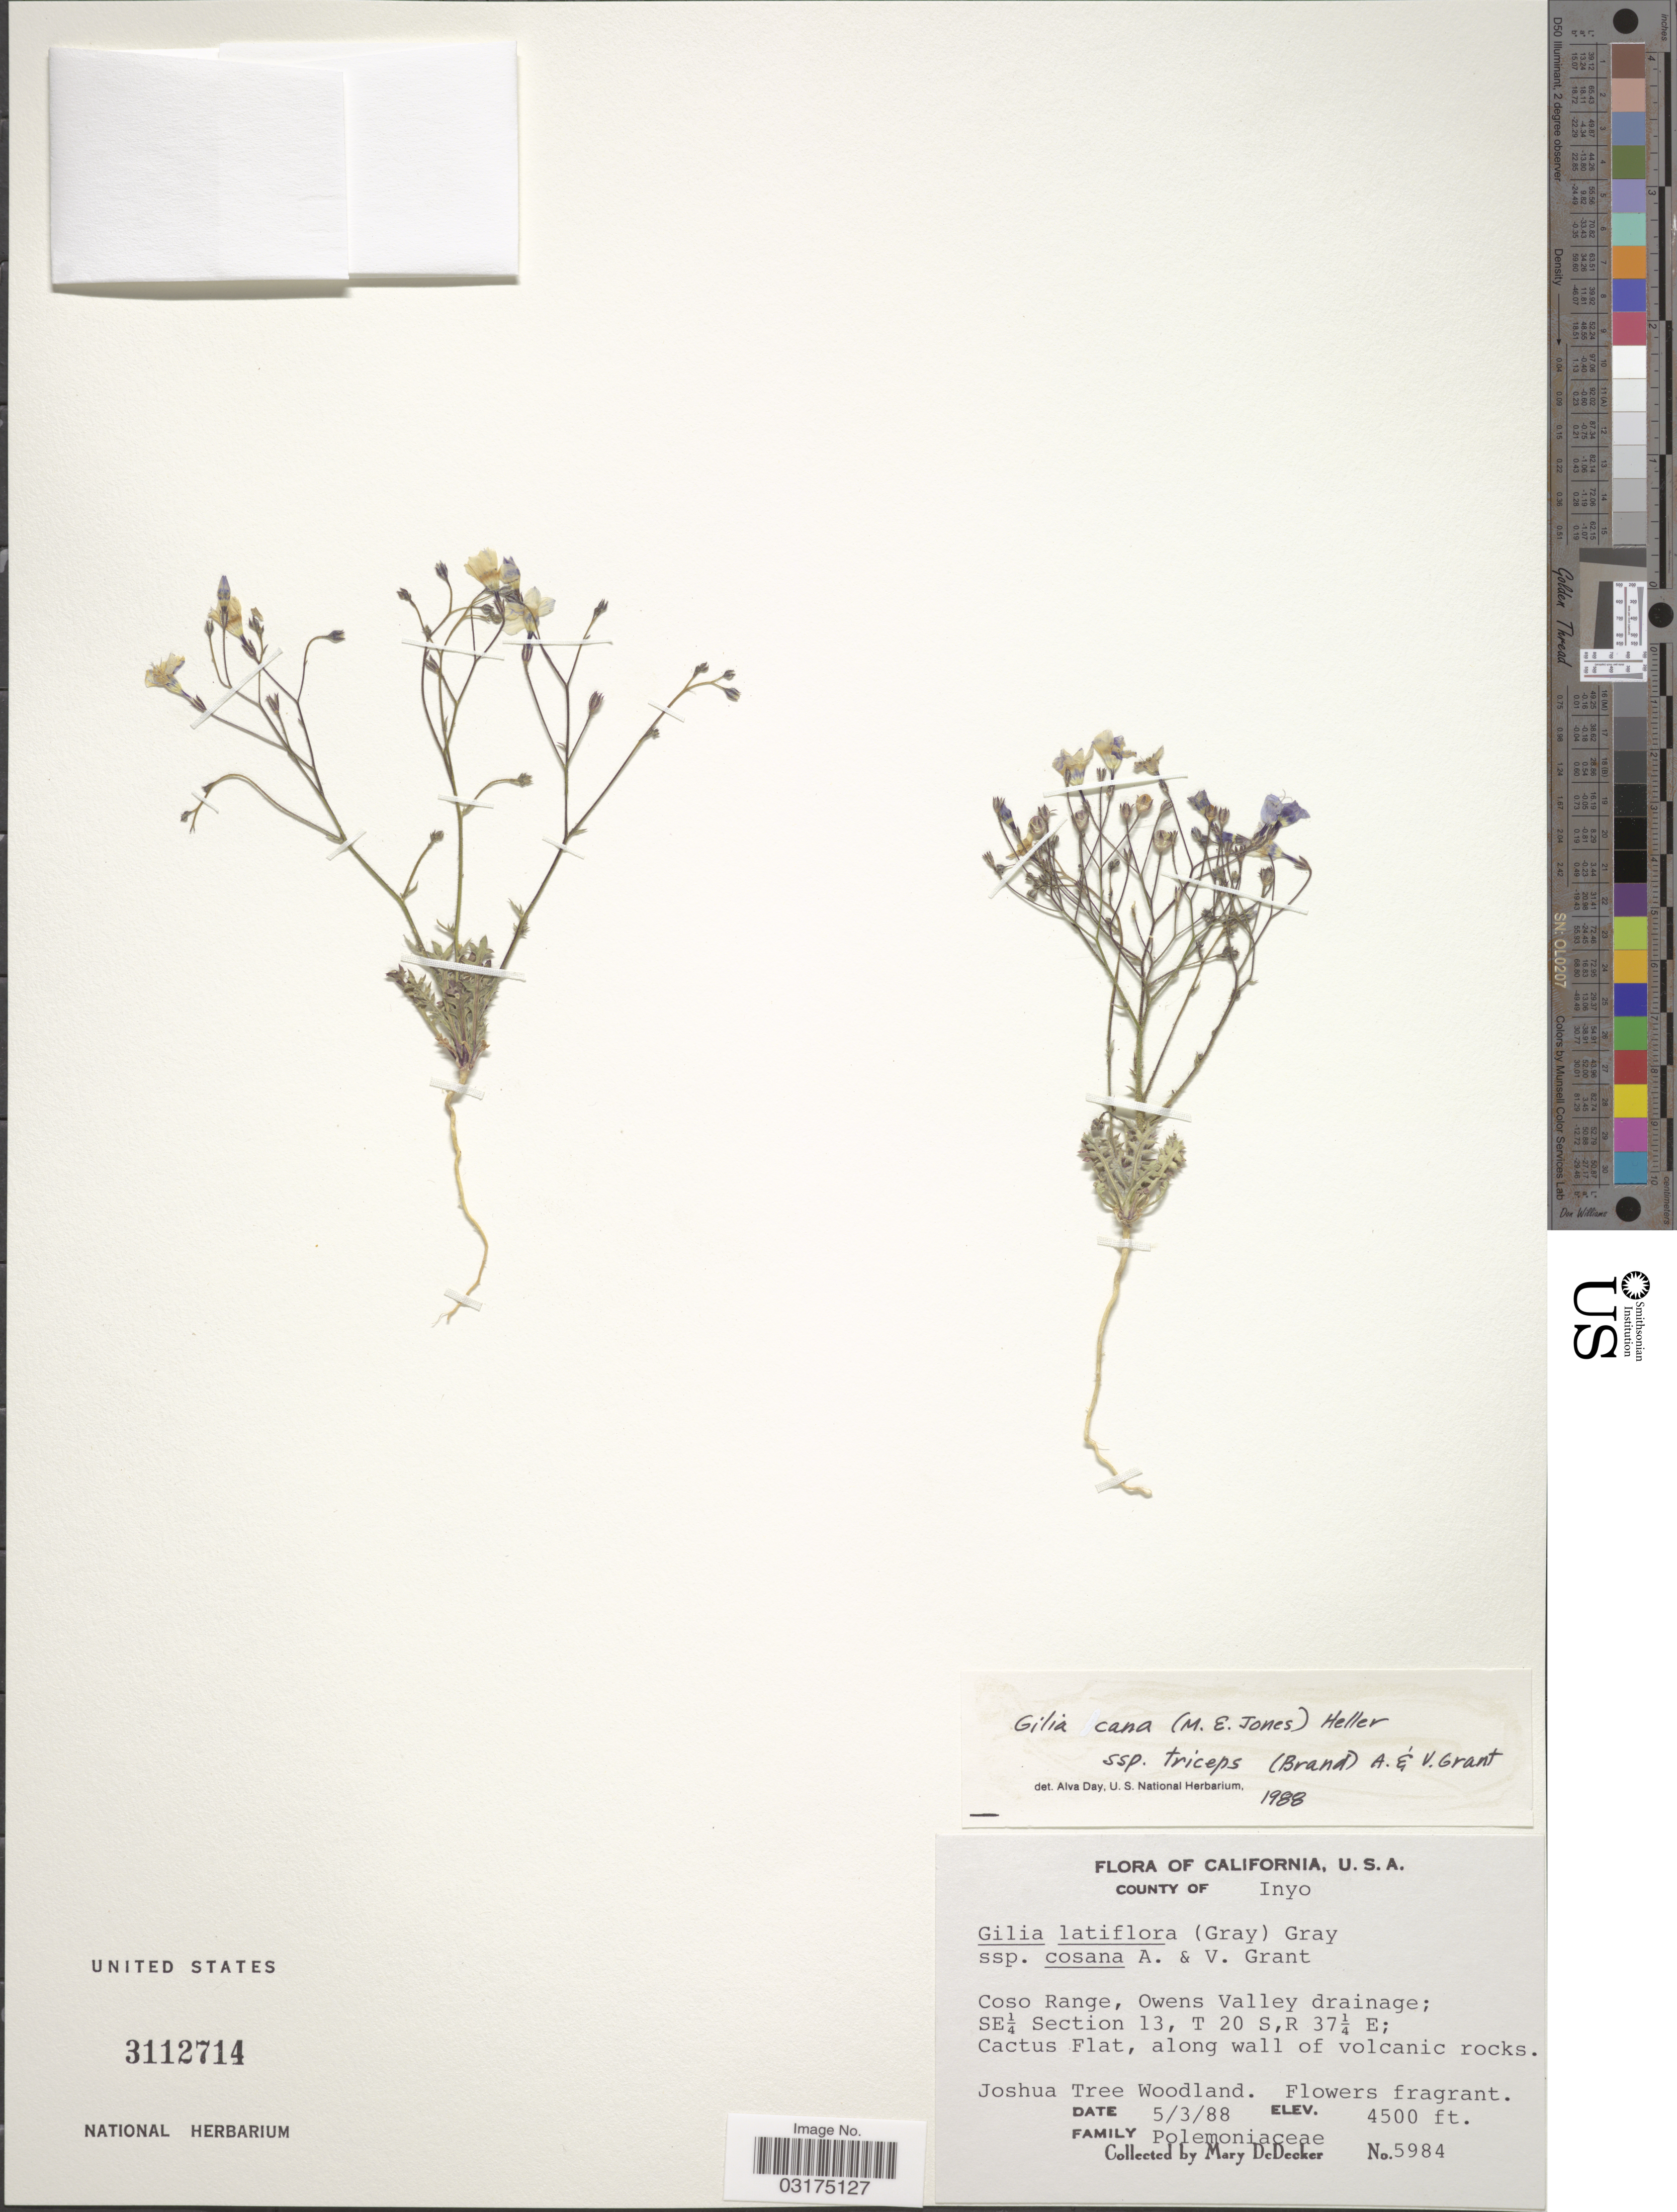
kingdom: Plantae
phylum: Tracheophyta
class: Magnoliopsida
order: Ericales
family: Polemoniaceae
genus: Gilia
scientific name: Gilia cana subsp. triceps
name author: (Brand) A.D. Grant & V.E. Grant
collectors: M. Dedecker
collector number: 5984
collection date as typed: Transcribed d/m/y: 3/5/88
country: United States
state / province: California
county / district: Inyo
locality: County of Inyo, Coso Range, Owens Valley drainage; SE¼ Section 13, T20S, R37¼E; Cactus Flat.Joshua Tree Woodland.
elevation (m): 1372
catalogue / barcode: US 3112714